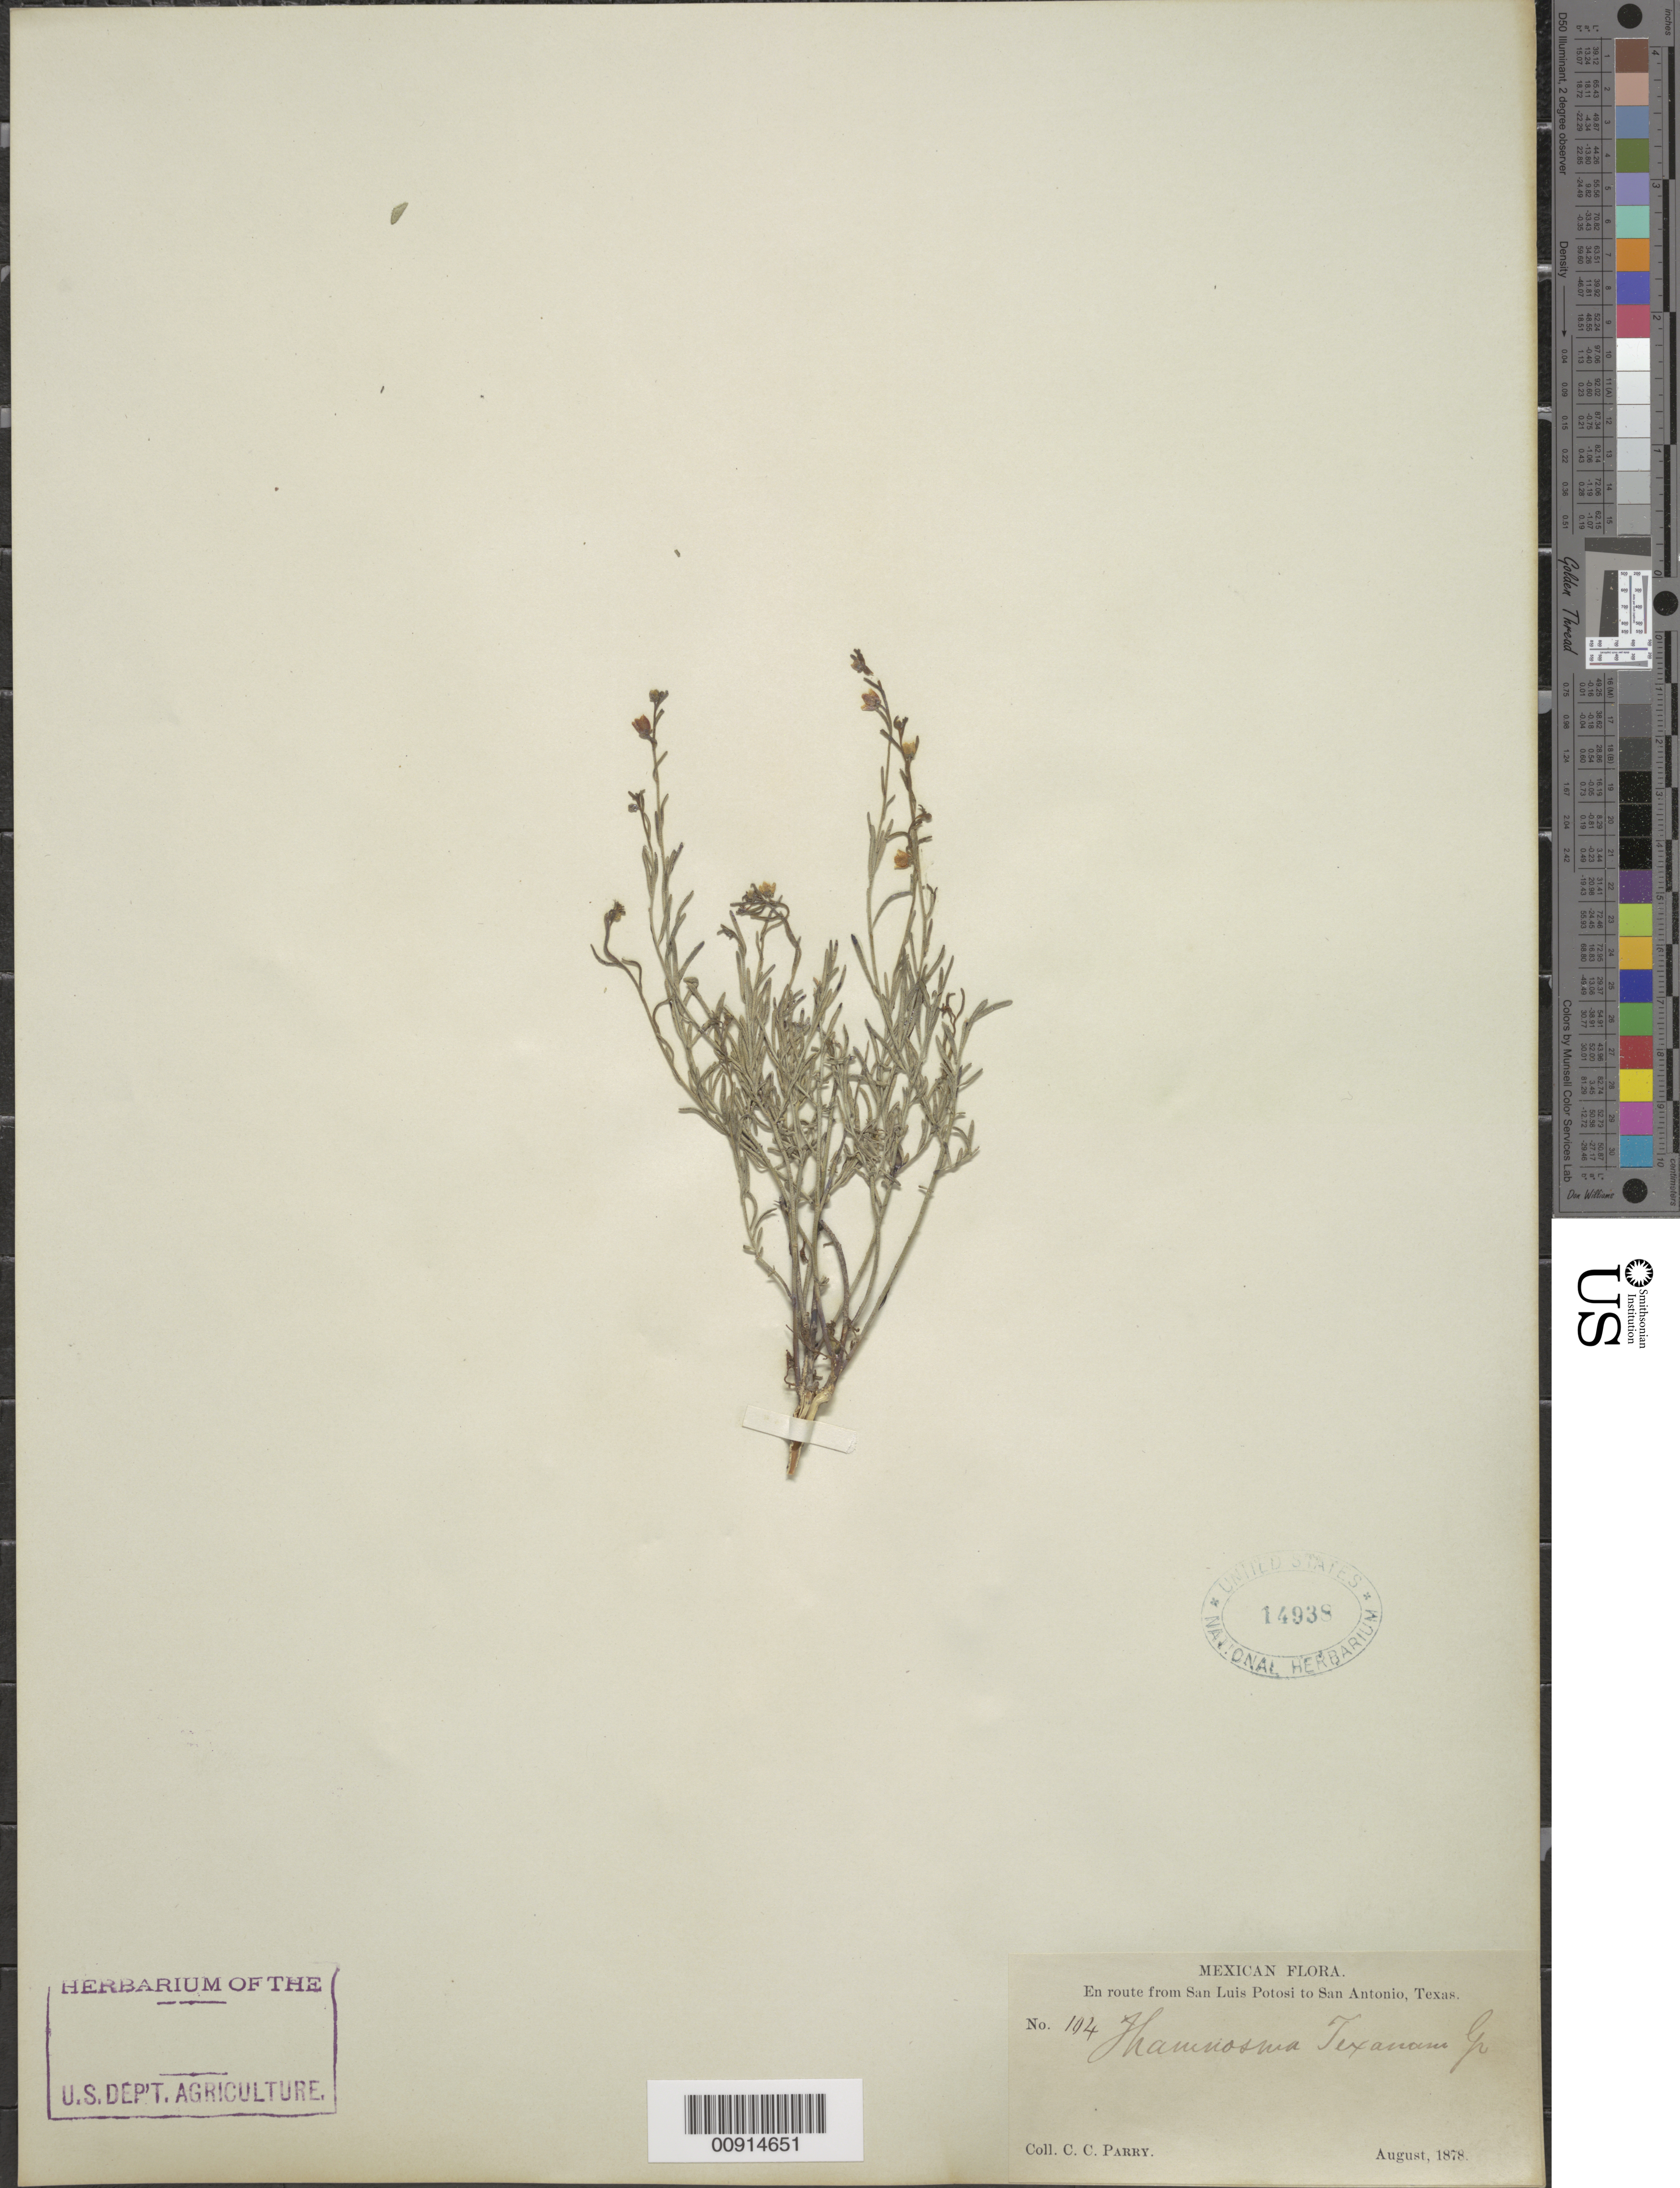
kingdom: Plantae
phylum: Tracheophyta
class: Magnoliopsida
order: Sapindales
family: Rutaceae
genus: Thamnosma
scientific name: Thamnosma texana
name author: (A. Gray) Torr.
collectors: C. C. Parry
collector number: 104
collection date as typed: Aug 1878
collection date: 1878-08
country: Mexico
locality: En route from San Luis Potosí to San Antonio, Texas.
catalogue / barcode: US 14938